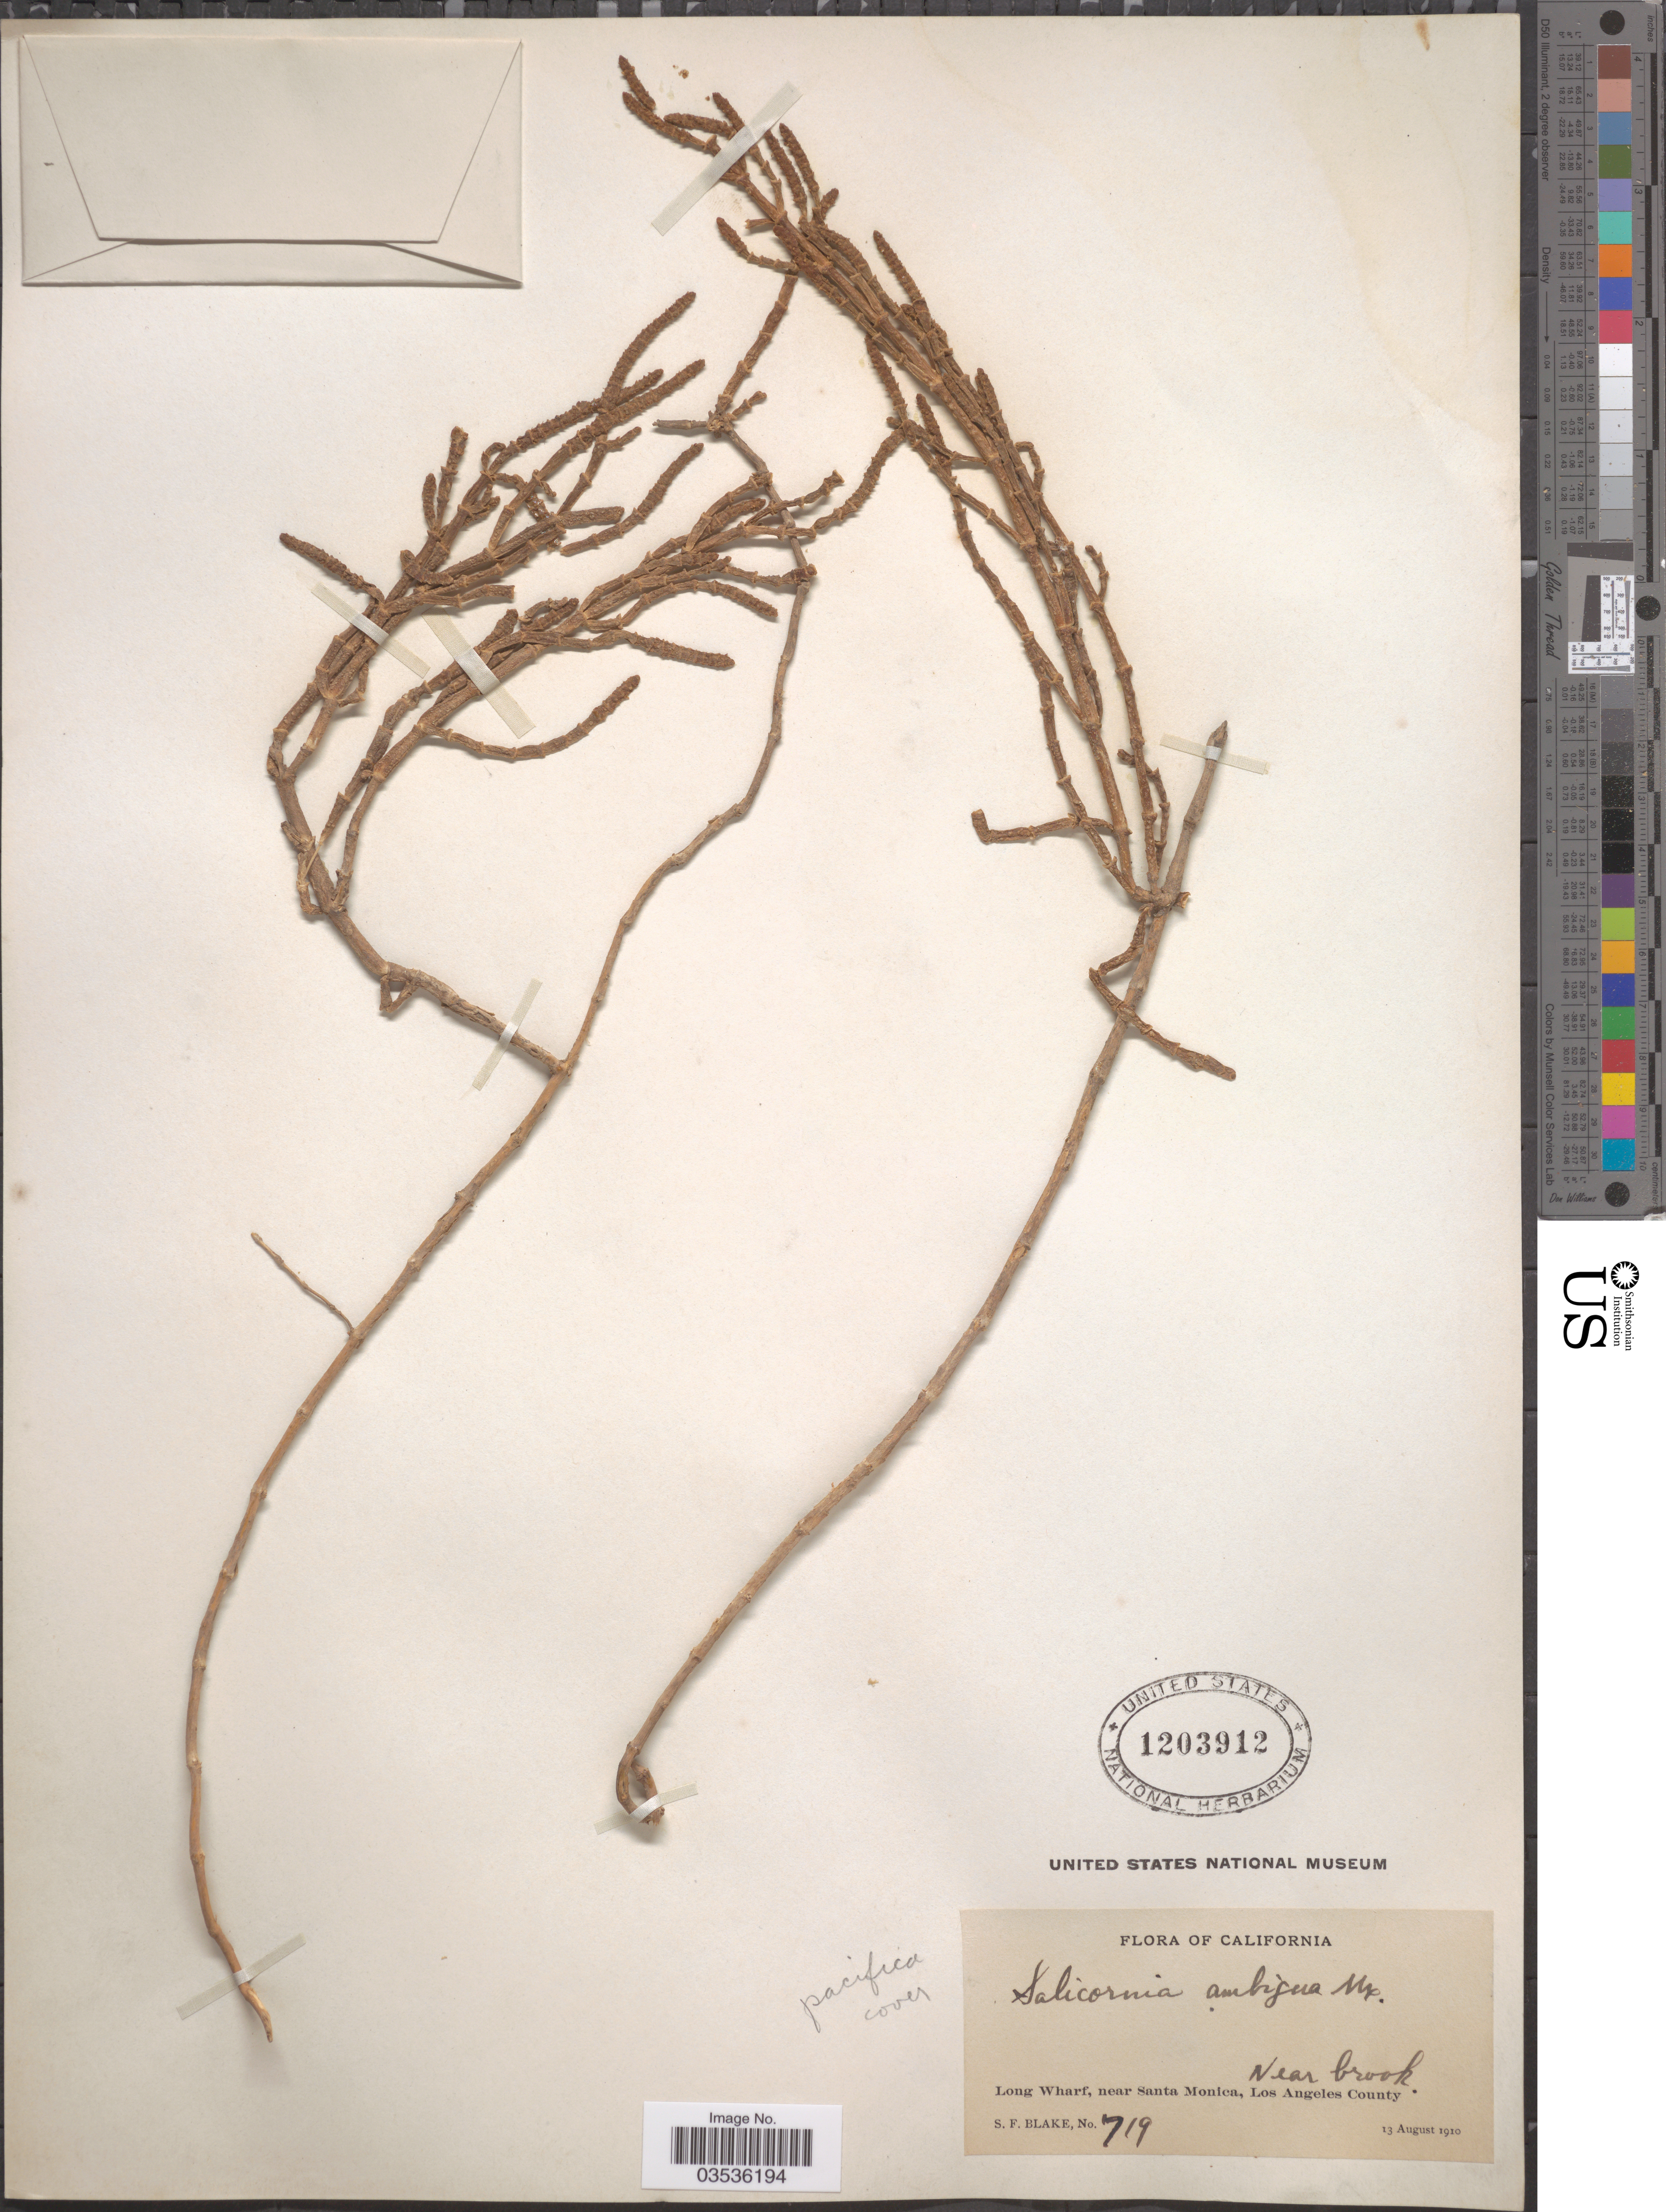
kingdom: Plantae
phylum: Tracheophyta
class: Magnoliopsida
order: Caryophyllales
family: Amaranthaceae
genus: Salicornia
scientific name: Salicornia pacifica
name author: Standl.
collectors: S. Blake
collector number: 719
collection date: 1910-08-13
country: United States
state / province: California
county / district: Los Angeles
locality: Near brook. Long Wharf, near Santa Monica, Los Angeles County.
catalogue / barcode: US 1203912